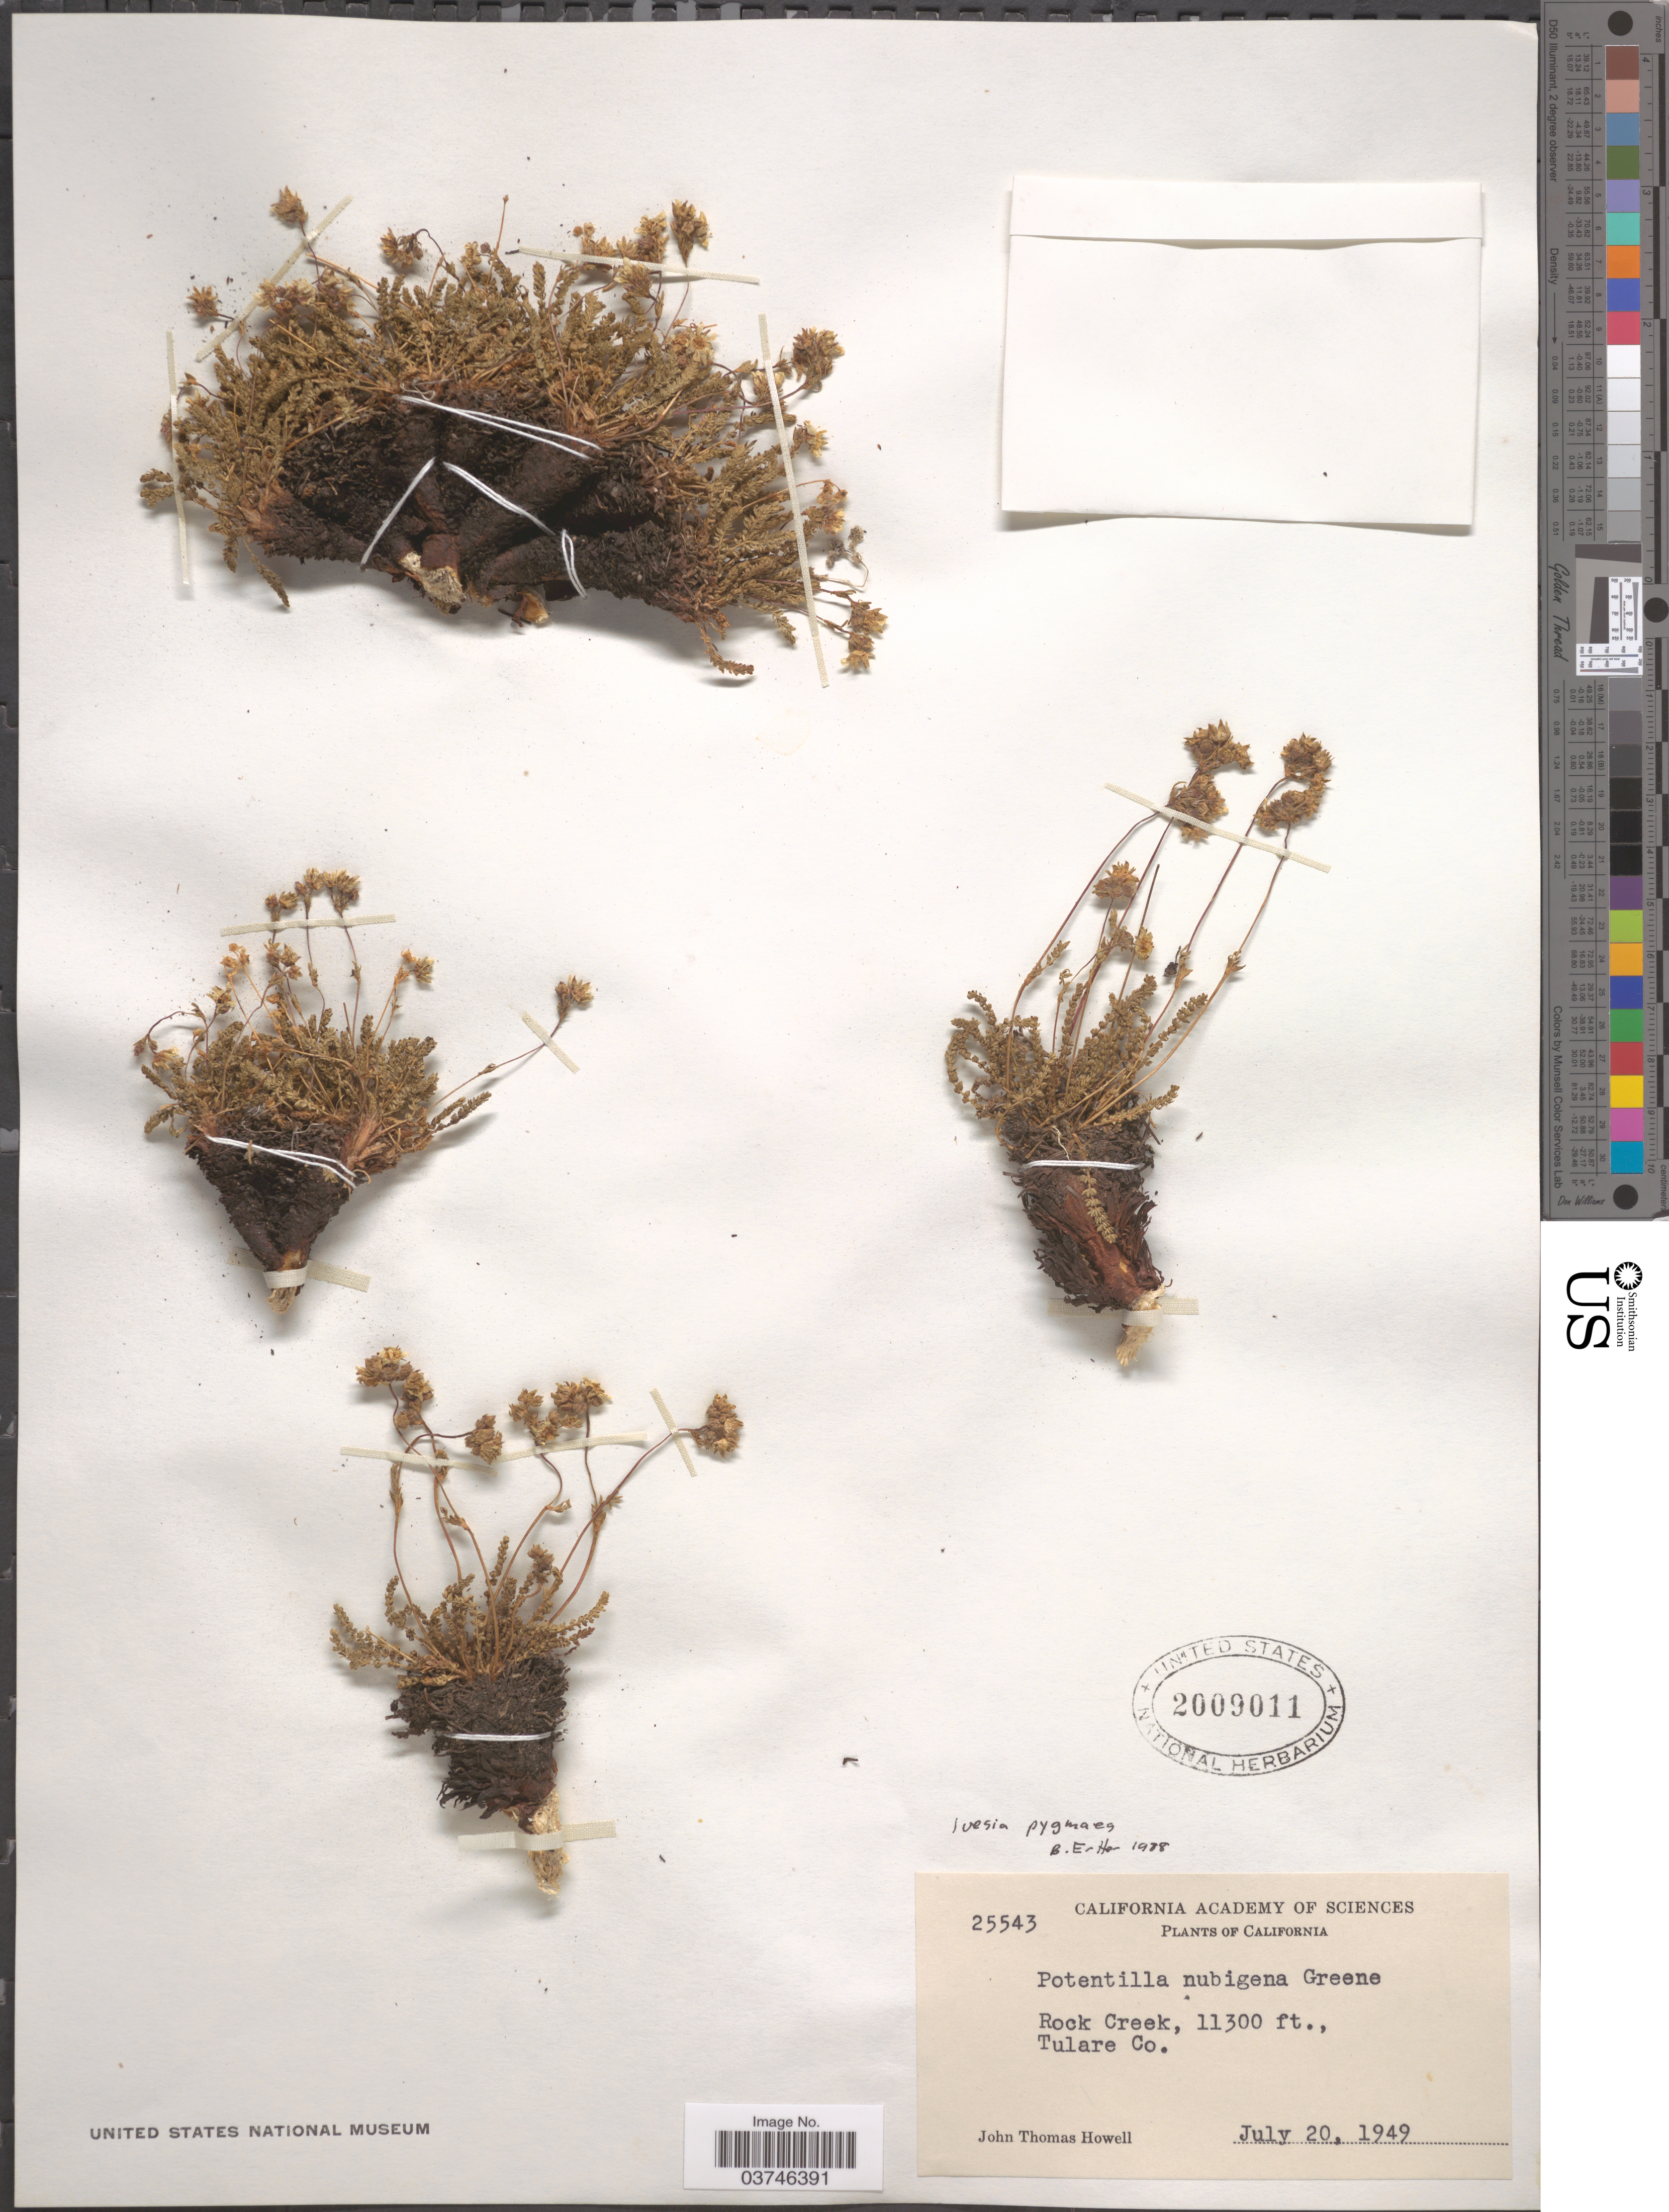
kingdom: Plantae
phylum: Tracheophyta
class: Magnoliopsida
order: Rosales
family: Rosaceae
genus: Potentilla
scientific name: Potentilla nubigena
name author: Greene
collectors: J. T. Howell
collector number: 25543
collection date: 1949-07-20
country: United States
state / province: California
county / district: Tulare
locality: Rock Creek, Tulare Co.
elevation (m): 3444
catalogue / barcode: US 2009011